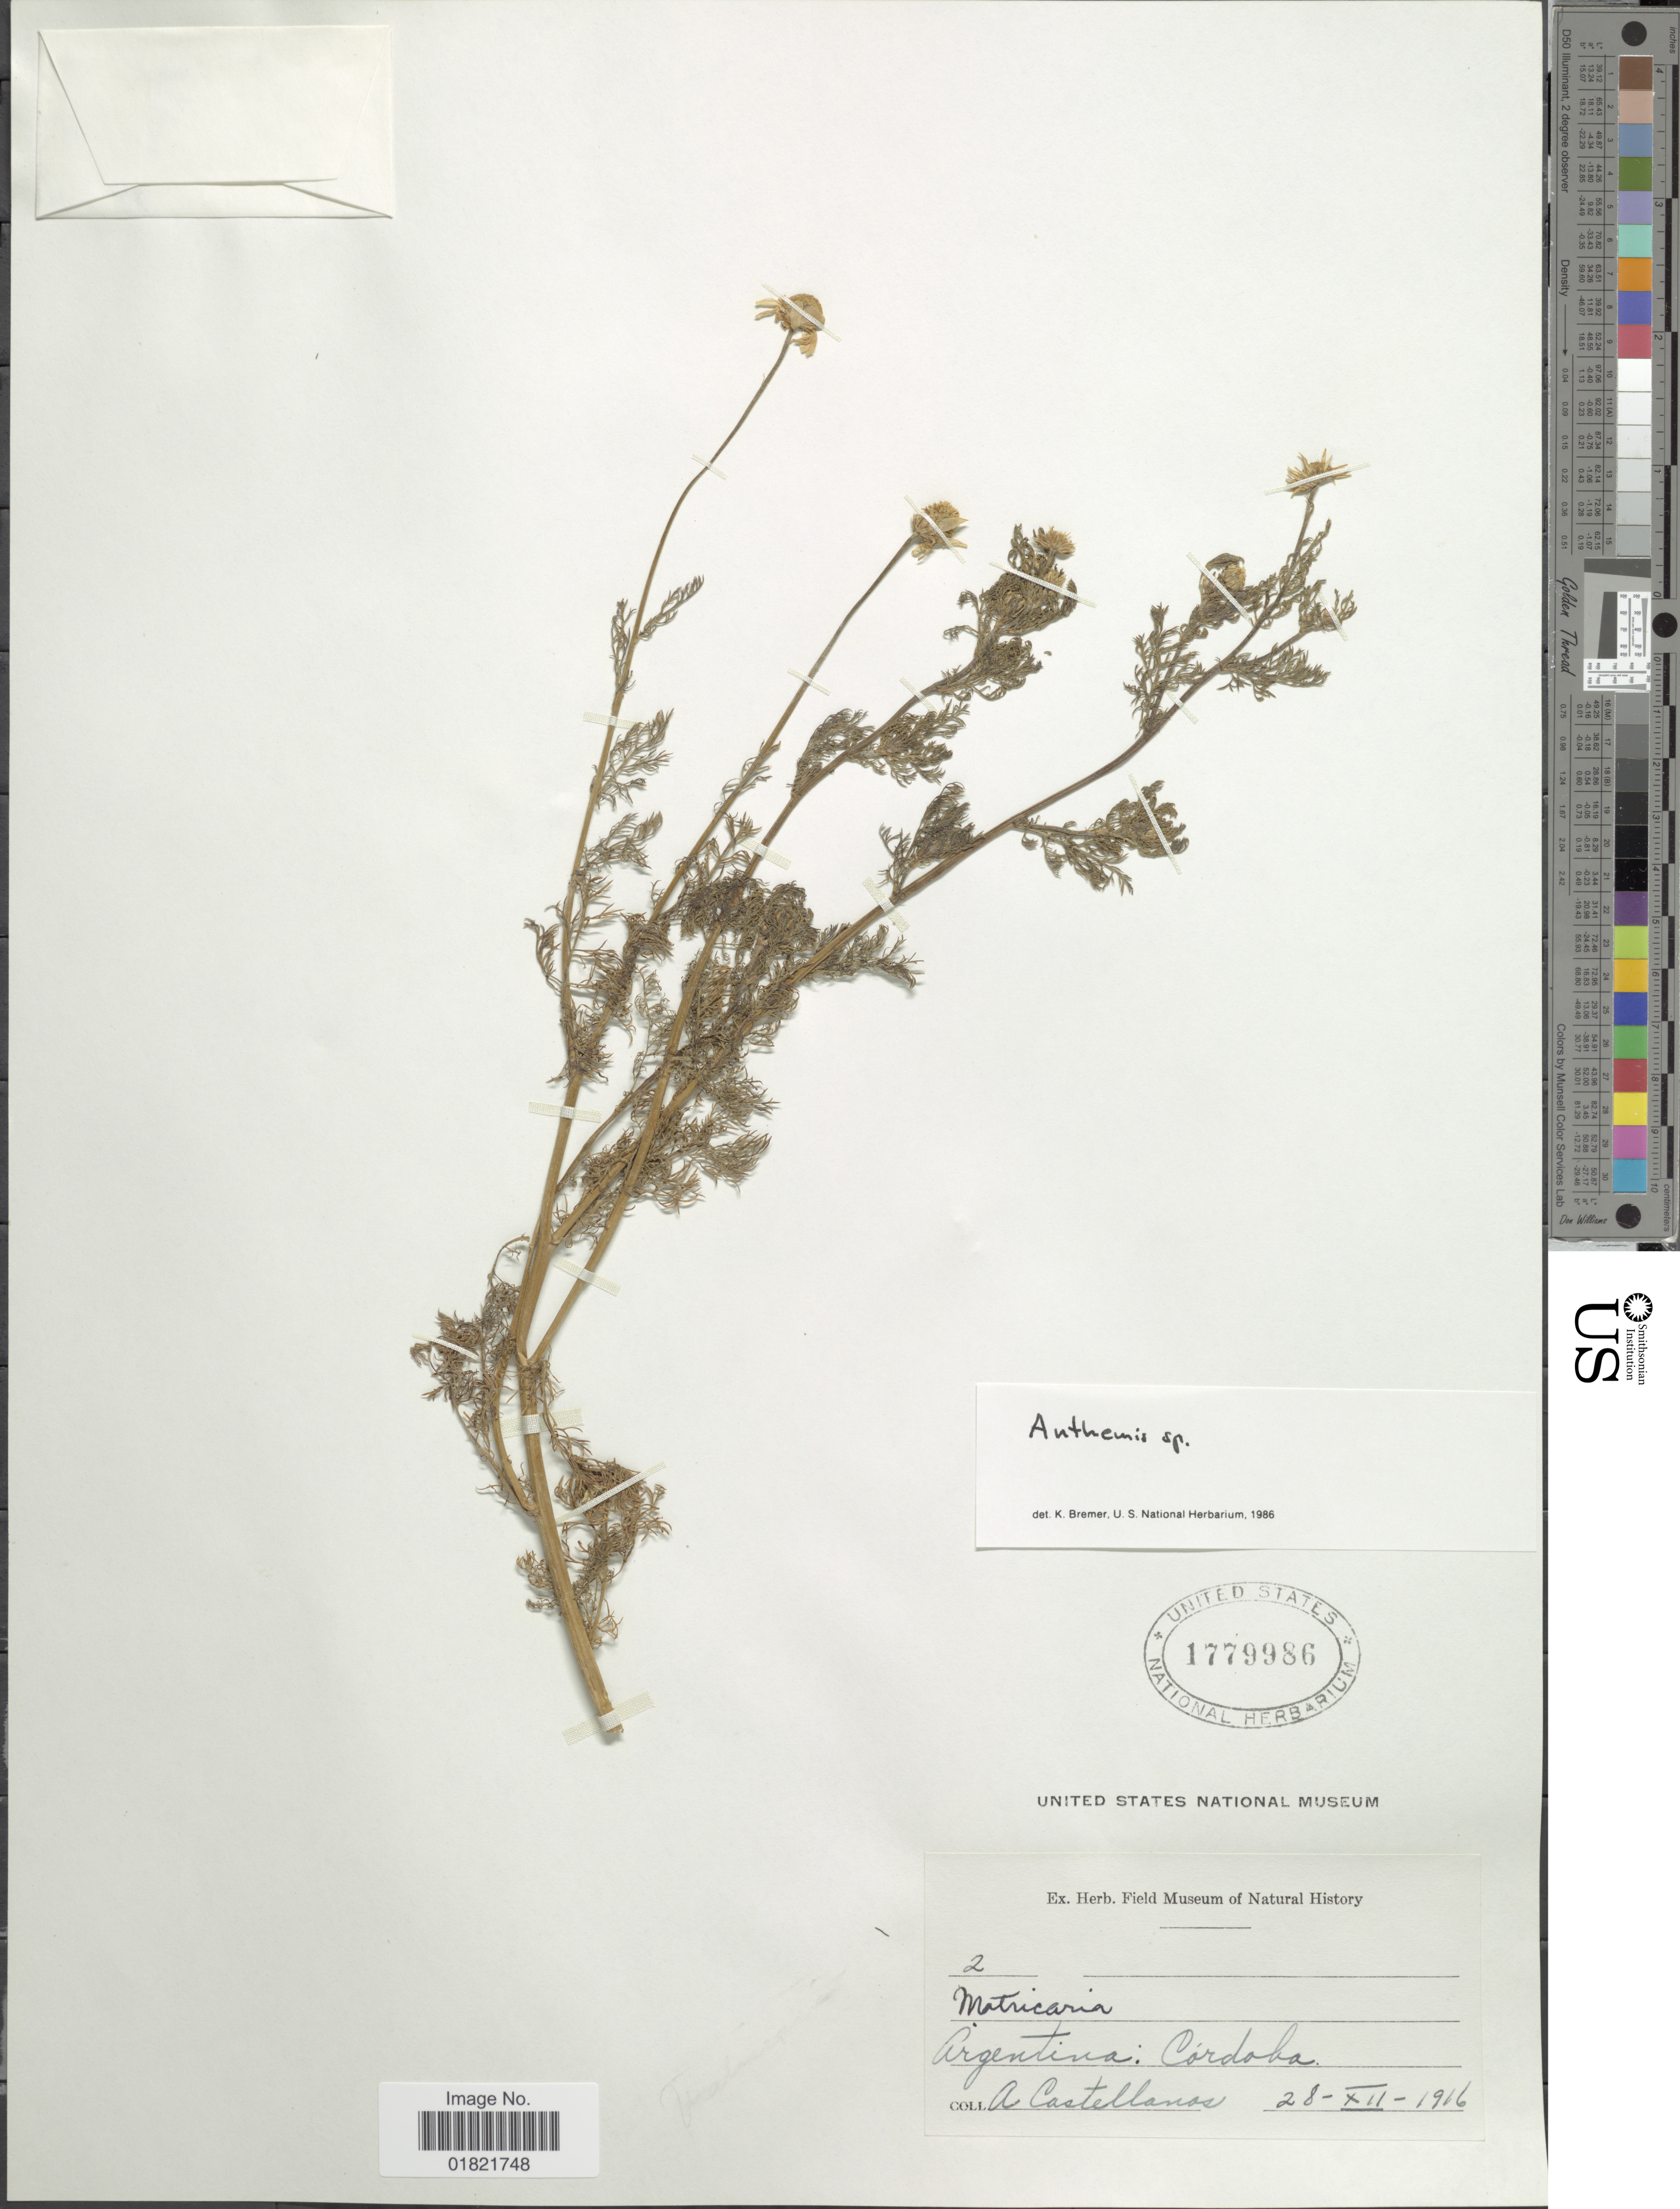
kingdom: Plantae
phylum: Tracheophyta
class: Magnoliopsida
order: Asterales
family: Asteraceae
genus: Anthemis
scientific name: Anthemis sp.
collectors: A. Castellanos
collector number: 2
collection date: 1916-12-28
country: Argentina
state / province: Cordoba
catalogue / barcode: US 1779986